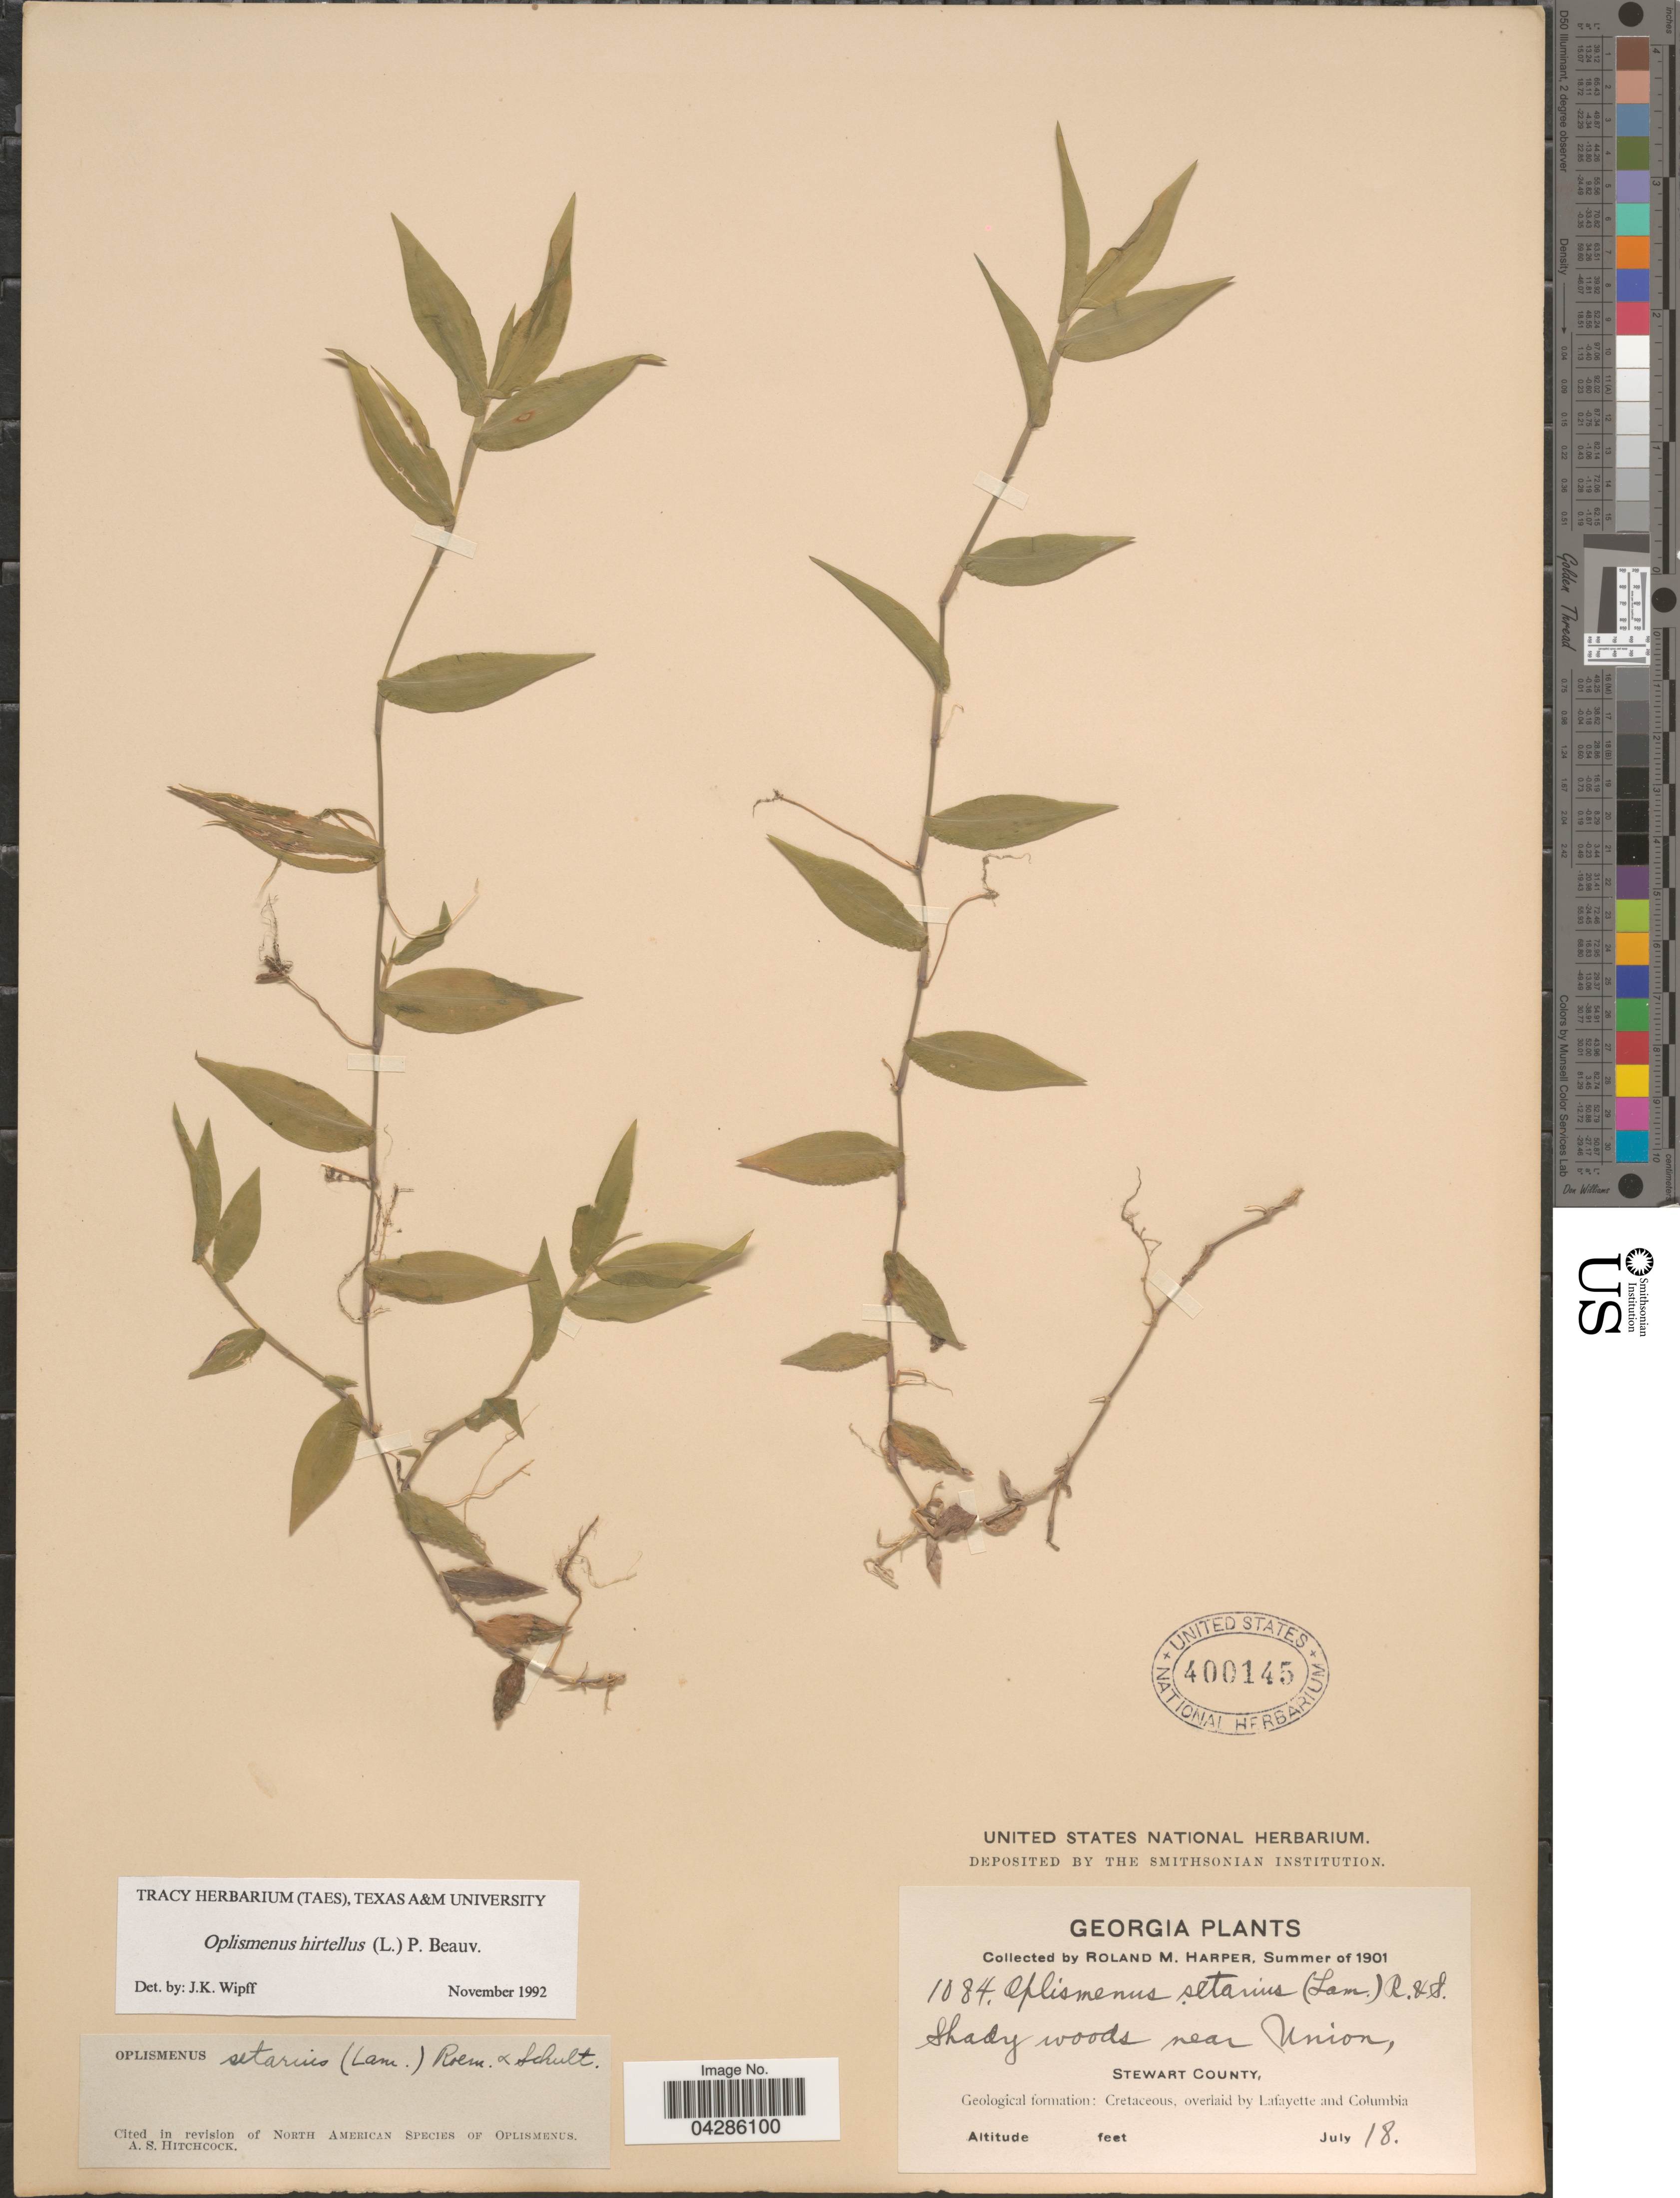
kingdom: Plantae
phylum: Tracheophyta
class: Liliopsida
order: Poales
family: Poaceae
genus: Oplismenus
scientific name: Oplismenus hirtellus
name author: (L.) P. Beauv.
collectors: R. M. Harper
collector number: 1084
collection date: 1901-07-18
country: United States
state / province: Georgia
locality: Shady woods near Union, Stewart County. Geological formation: Cretaceous, overlaid by Lafayette and Columbia.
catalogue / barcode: US 400145